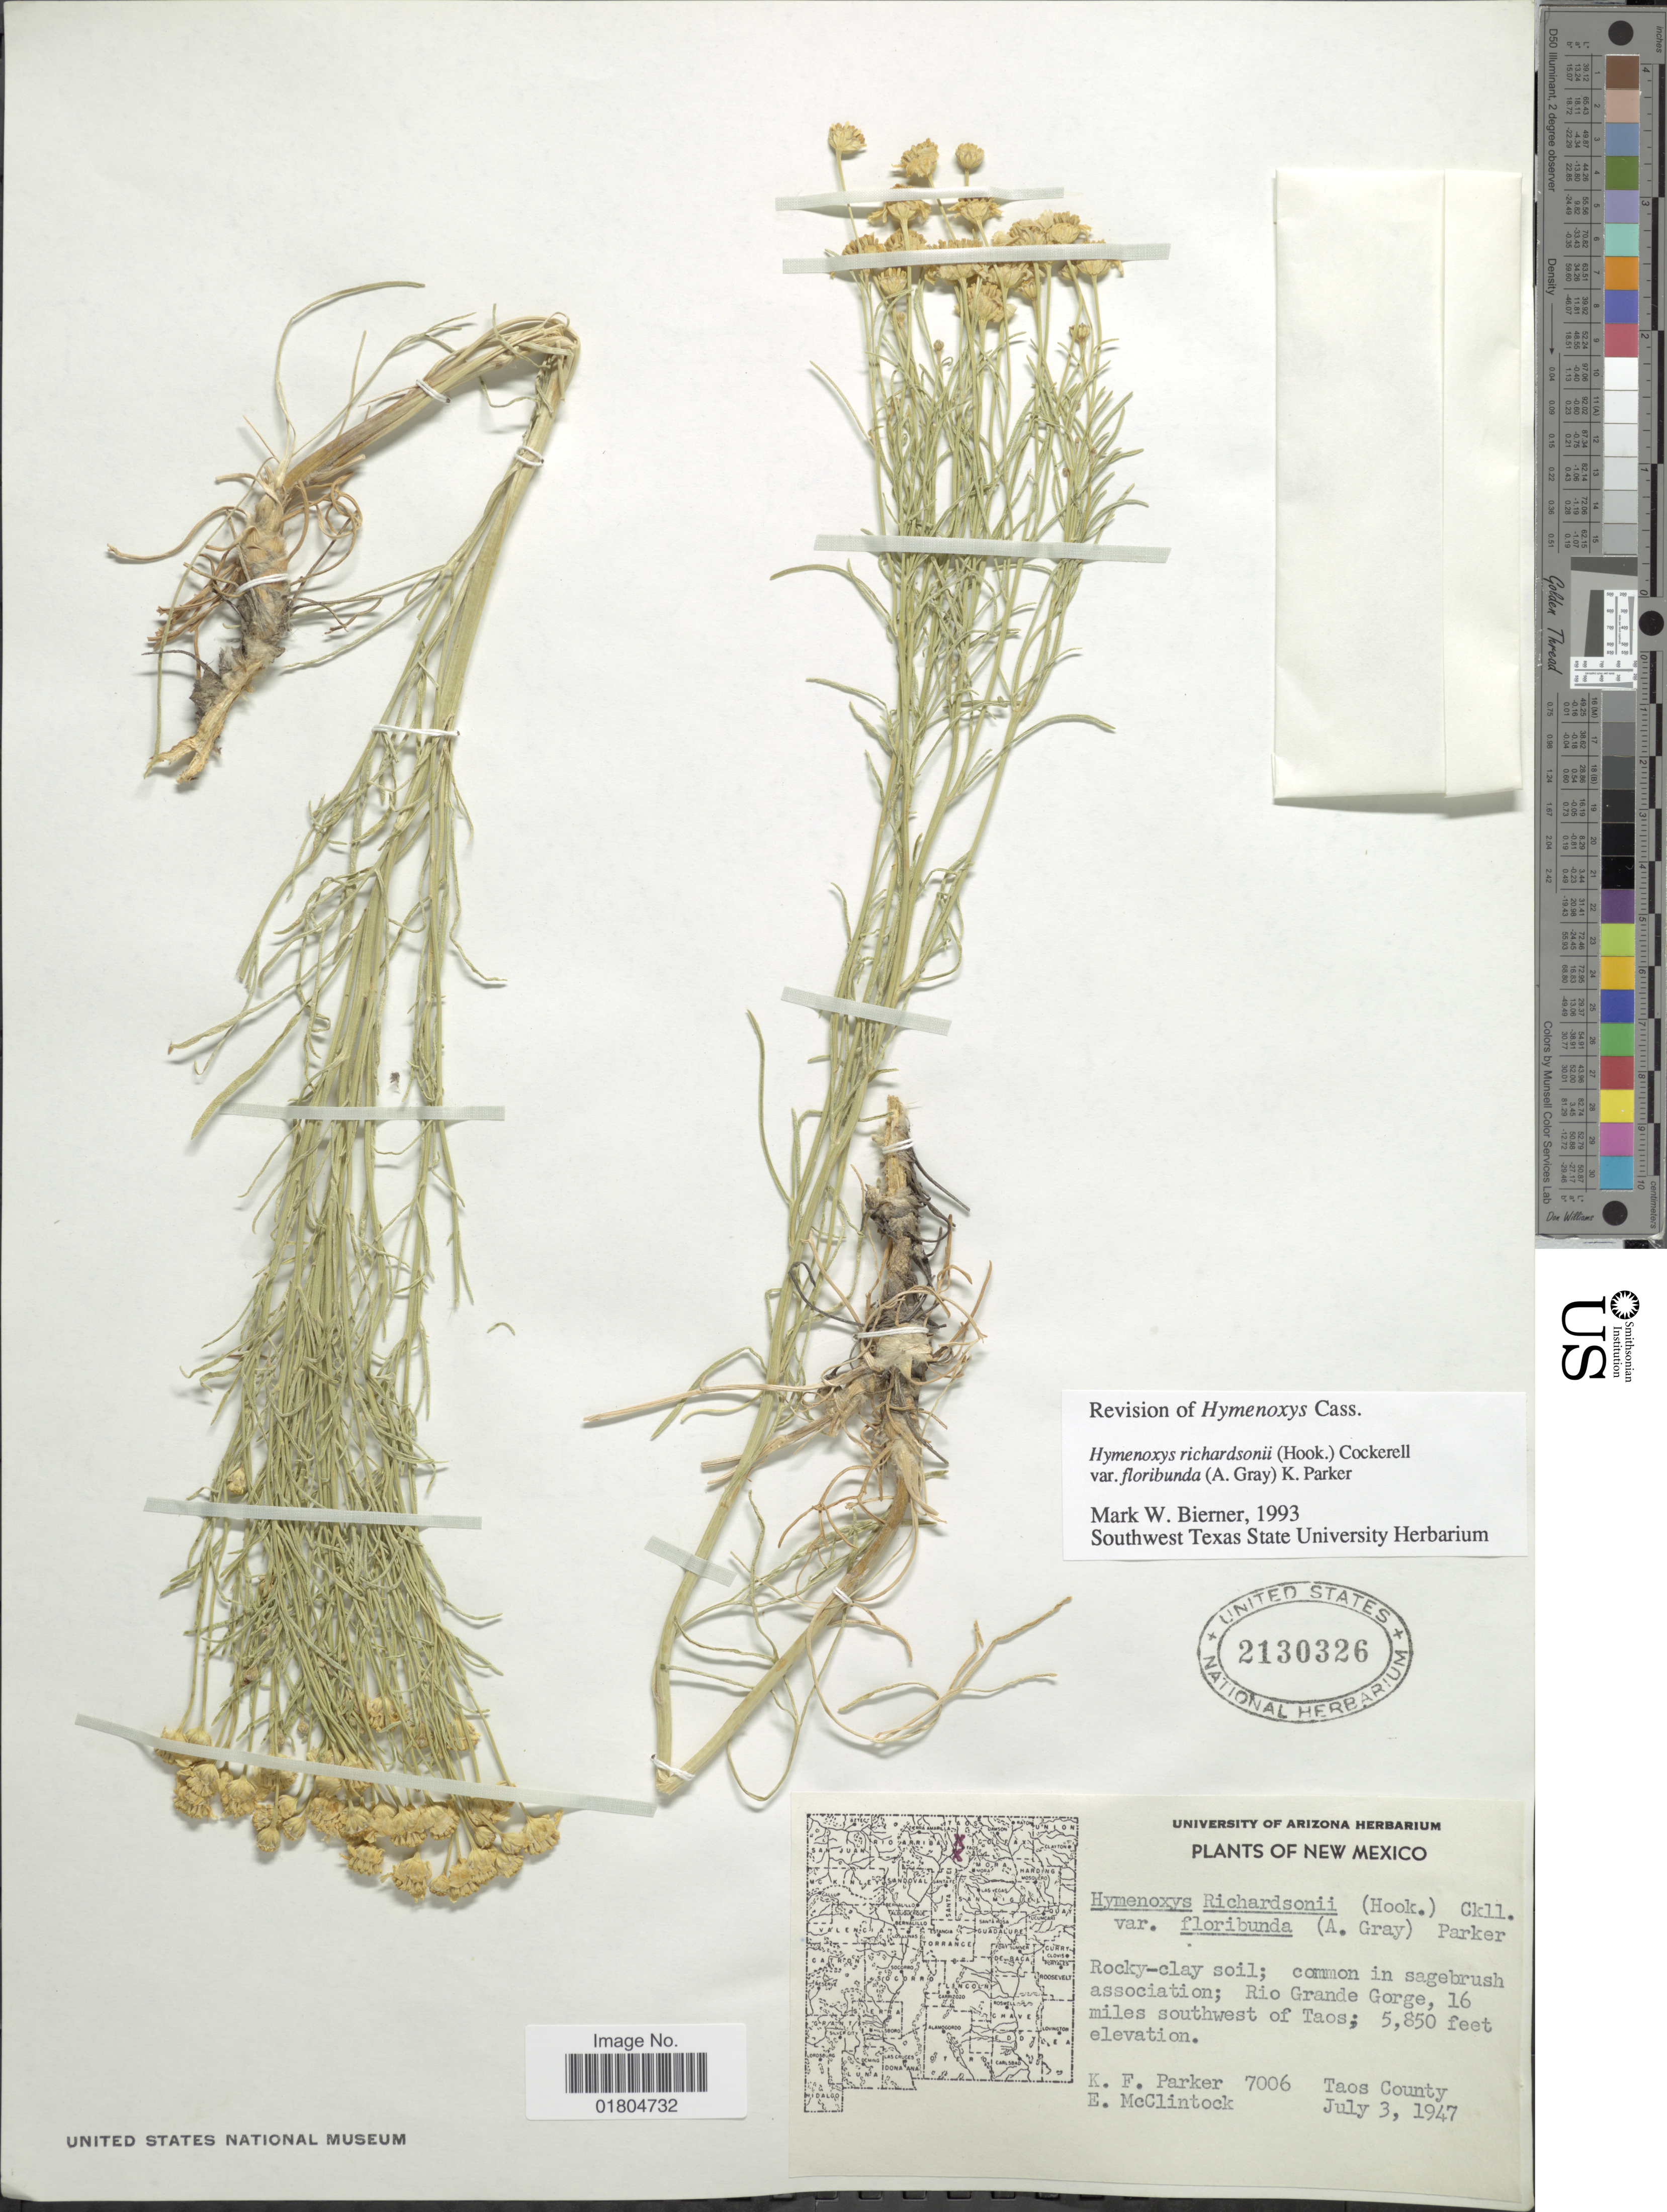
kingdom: Plantae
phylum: Tracheophyta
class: Magnoliopsida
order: Asterales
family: Asteraceae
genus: Hymenoxys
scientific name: Hymenoxys richardsonii var. floribunda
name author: (A. Gray) K.F. Parker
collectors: K. F. Parker & E. McClintock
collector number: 7006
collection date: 1947-07-03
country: United States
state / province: New Mexico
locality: Rio Grande Gorgem 16 miles southwest of Taos. Taos County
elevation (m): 1783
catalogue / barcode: US 2130326